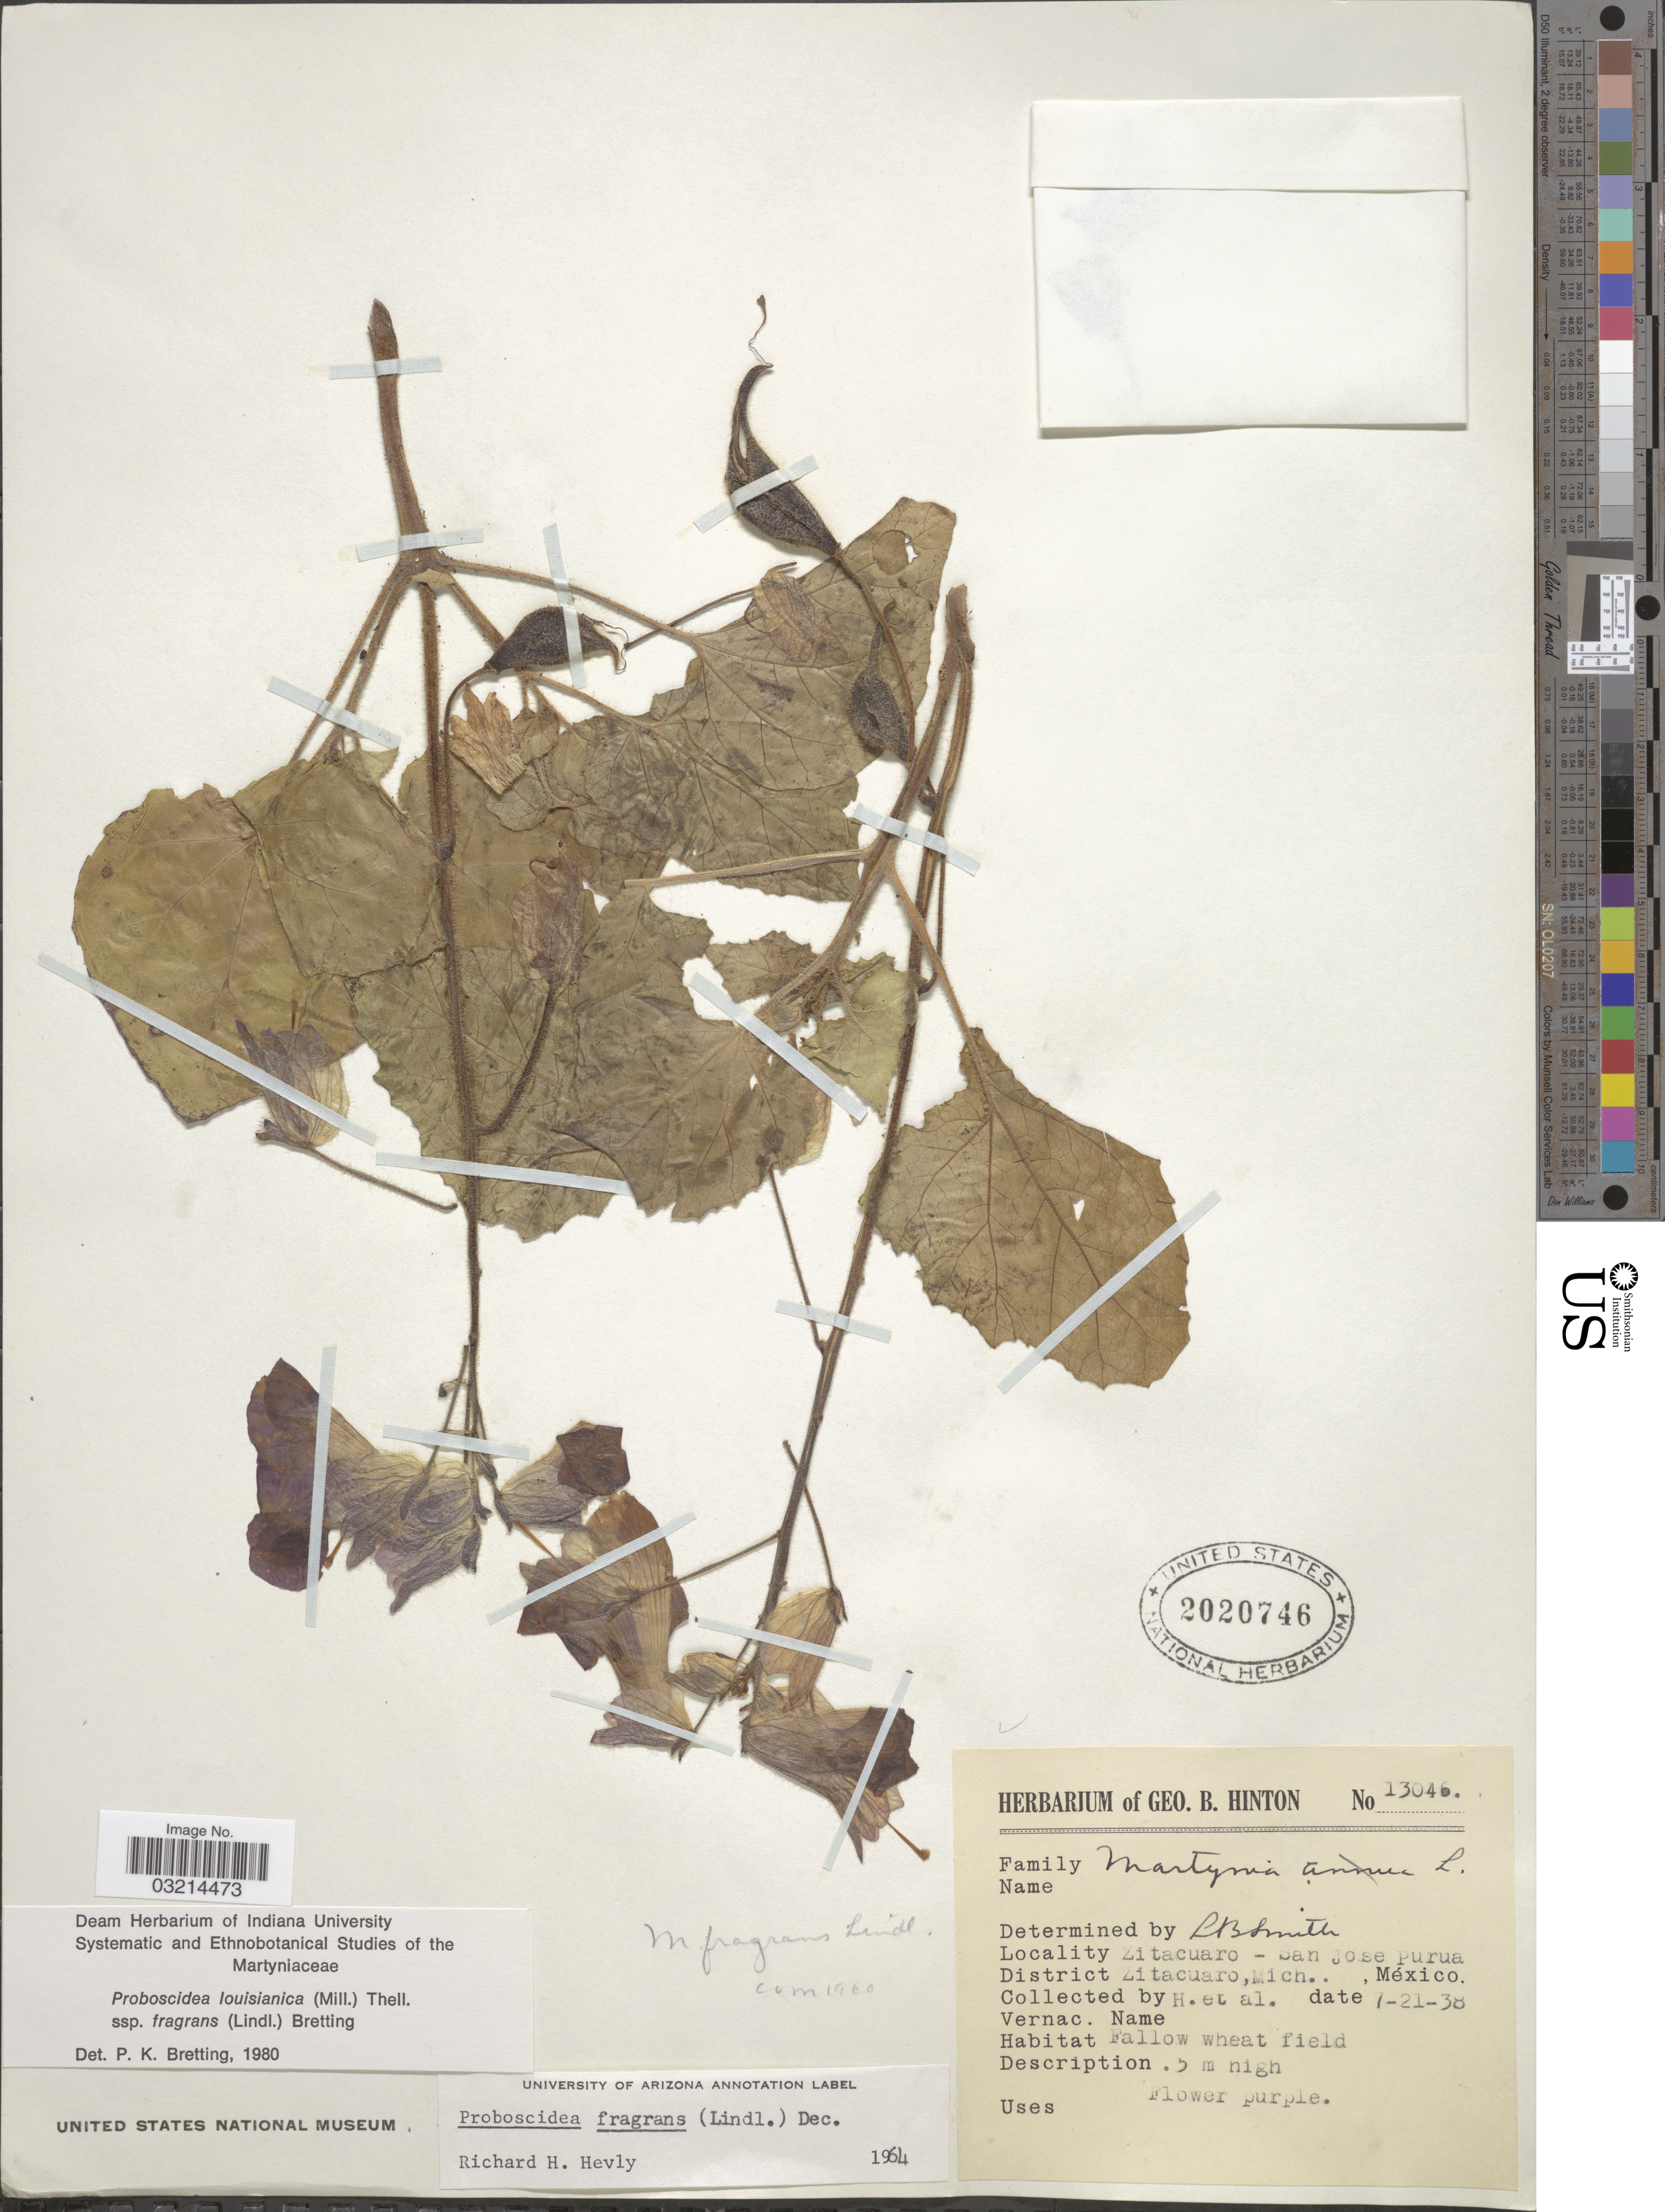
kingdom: Plantae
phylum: Tracheophyta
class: Magnoliopsida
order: Lamiales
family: Martyniaceae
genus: Proboscidea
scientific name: Proboscidea louisianica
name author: Thell.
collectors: G. B. Hinton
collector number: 13046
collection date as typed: Transcribed d/m/y: 21/7/38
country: Mexico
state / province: Michoacán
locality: Zitacuaro - San Jose Purua, District Zitacuaro.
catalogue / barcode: US 2020746